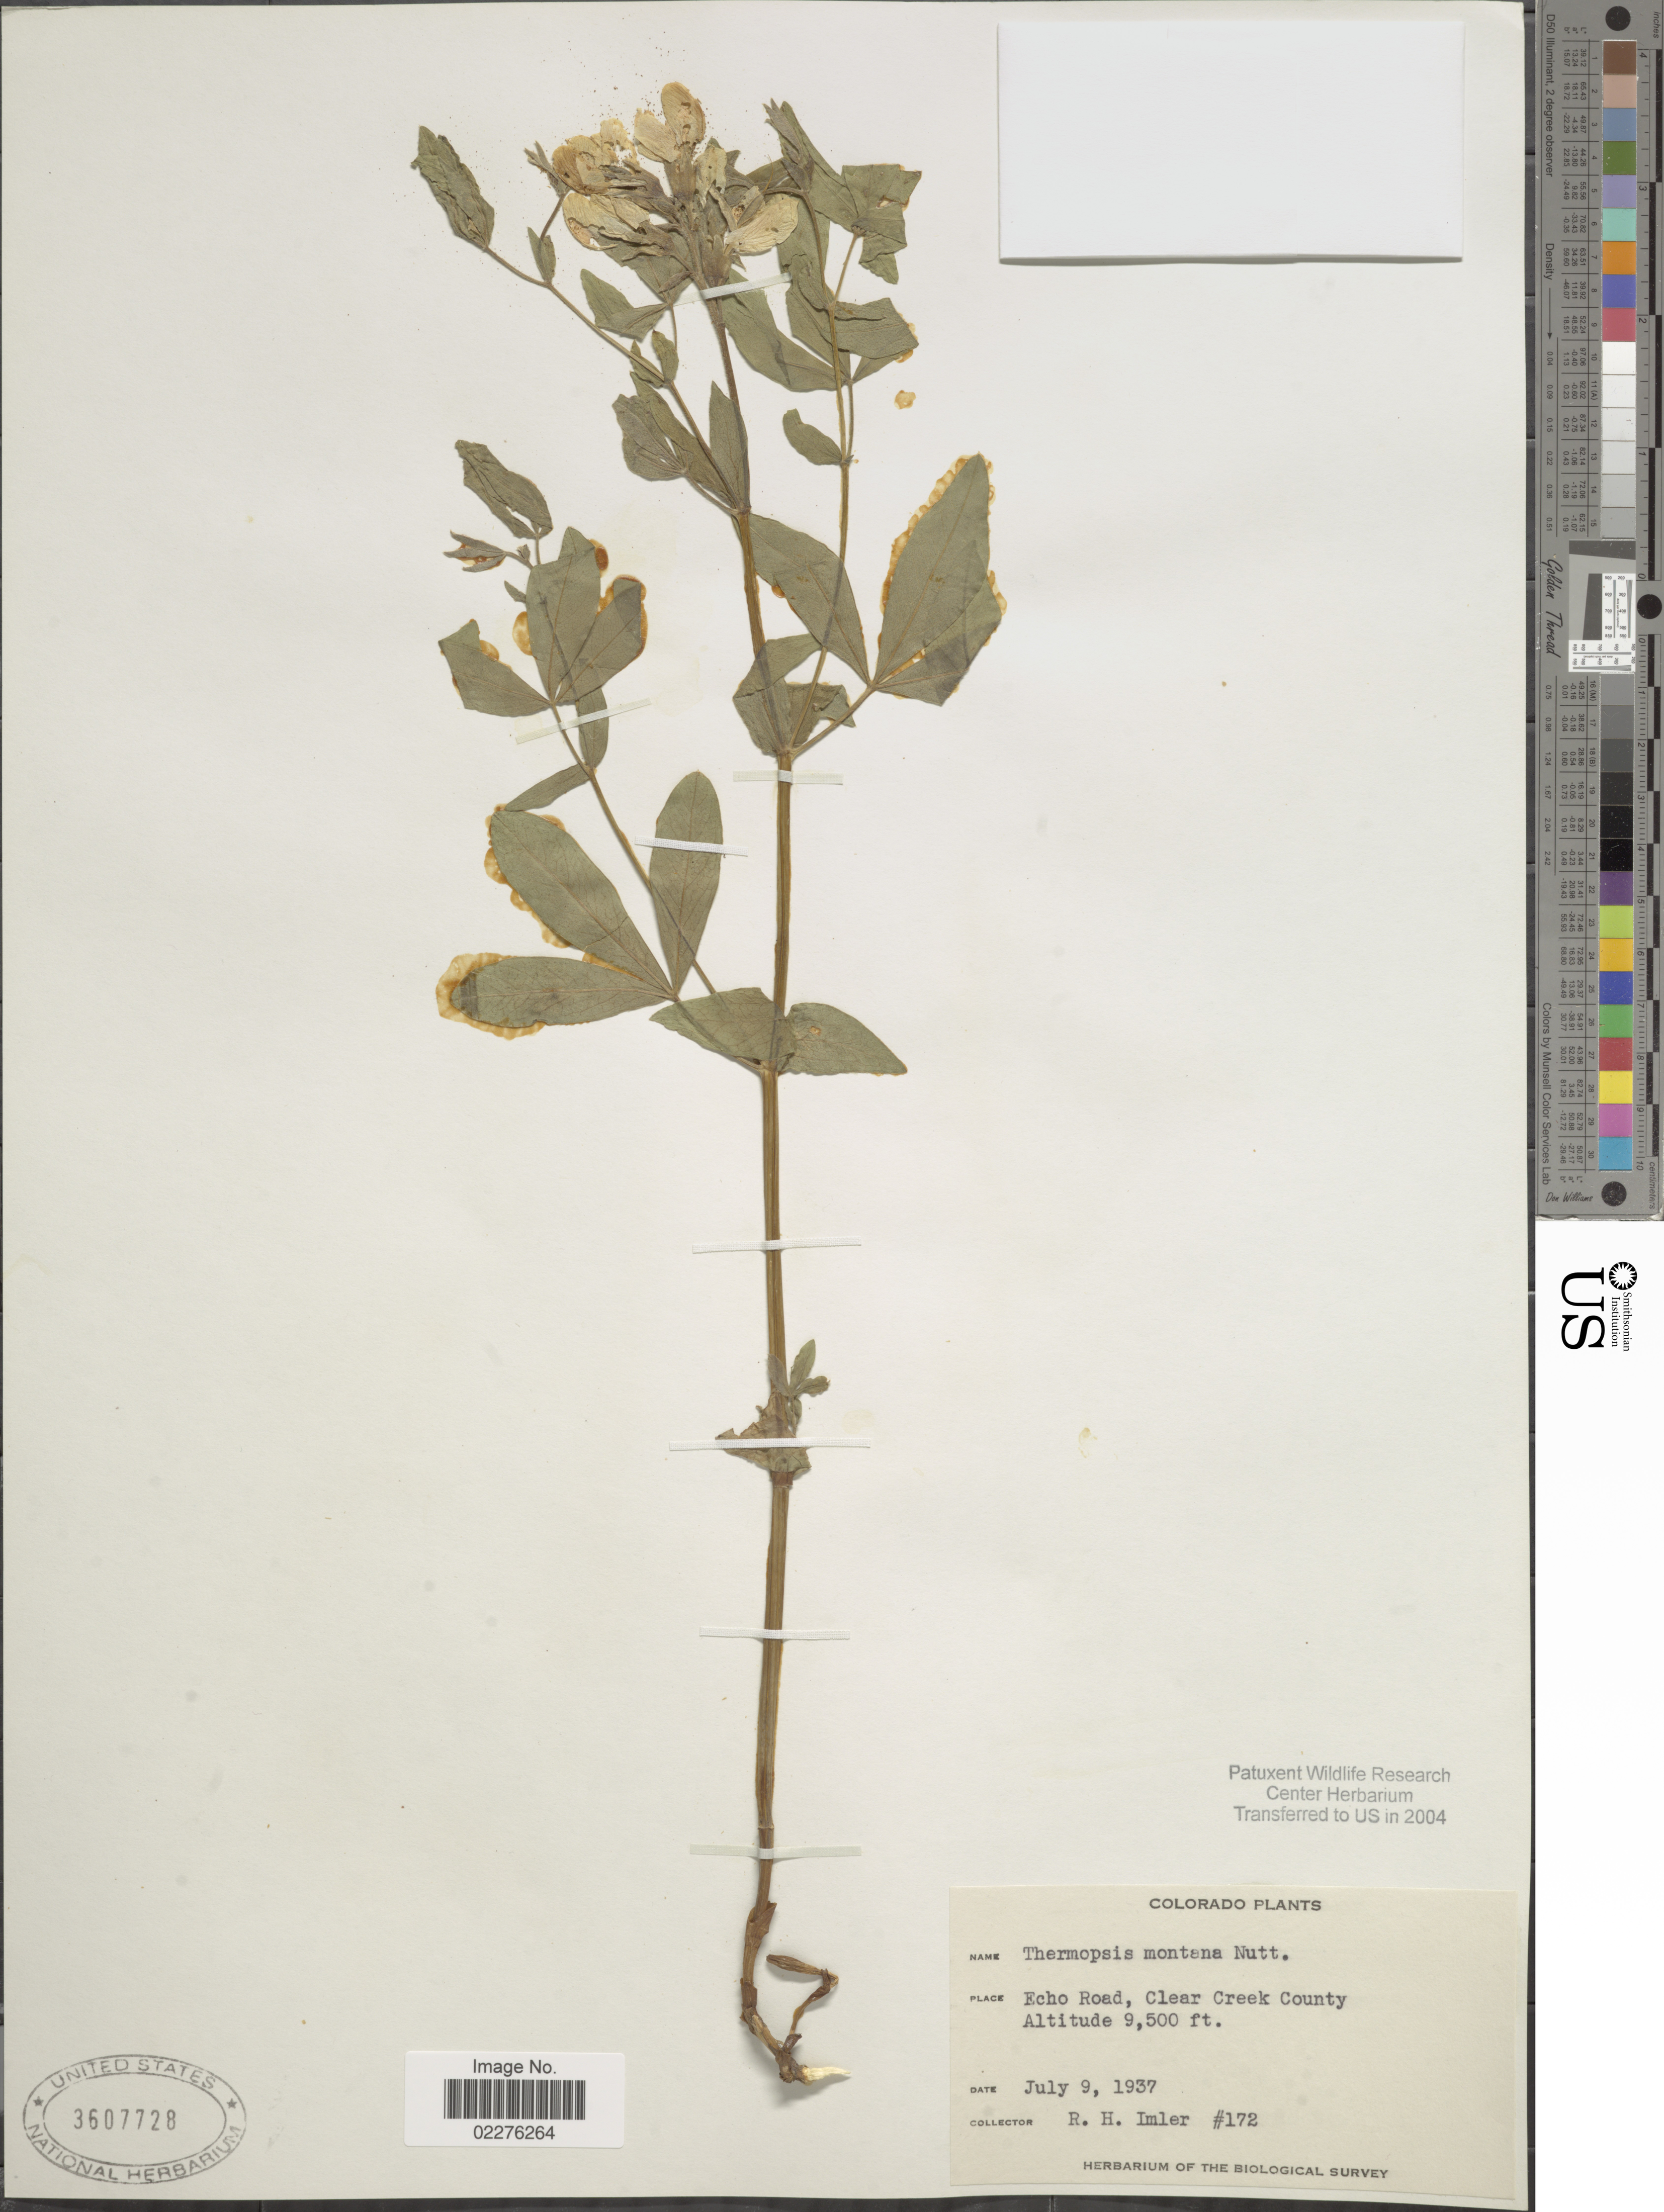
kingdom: Plantae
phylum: Tracheophyta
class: Magnoliopsida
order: Fabales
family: Fabaceae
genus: Thermopsis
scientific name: Thermopsis montana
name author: Nutt.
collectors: R. Imler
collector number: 172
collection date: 1937-07-09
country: United States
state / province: Colorado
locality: Echo Road, Clear Creek County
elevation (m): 2896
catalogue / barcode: US 3607728